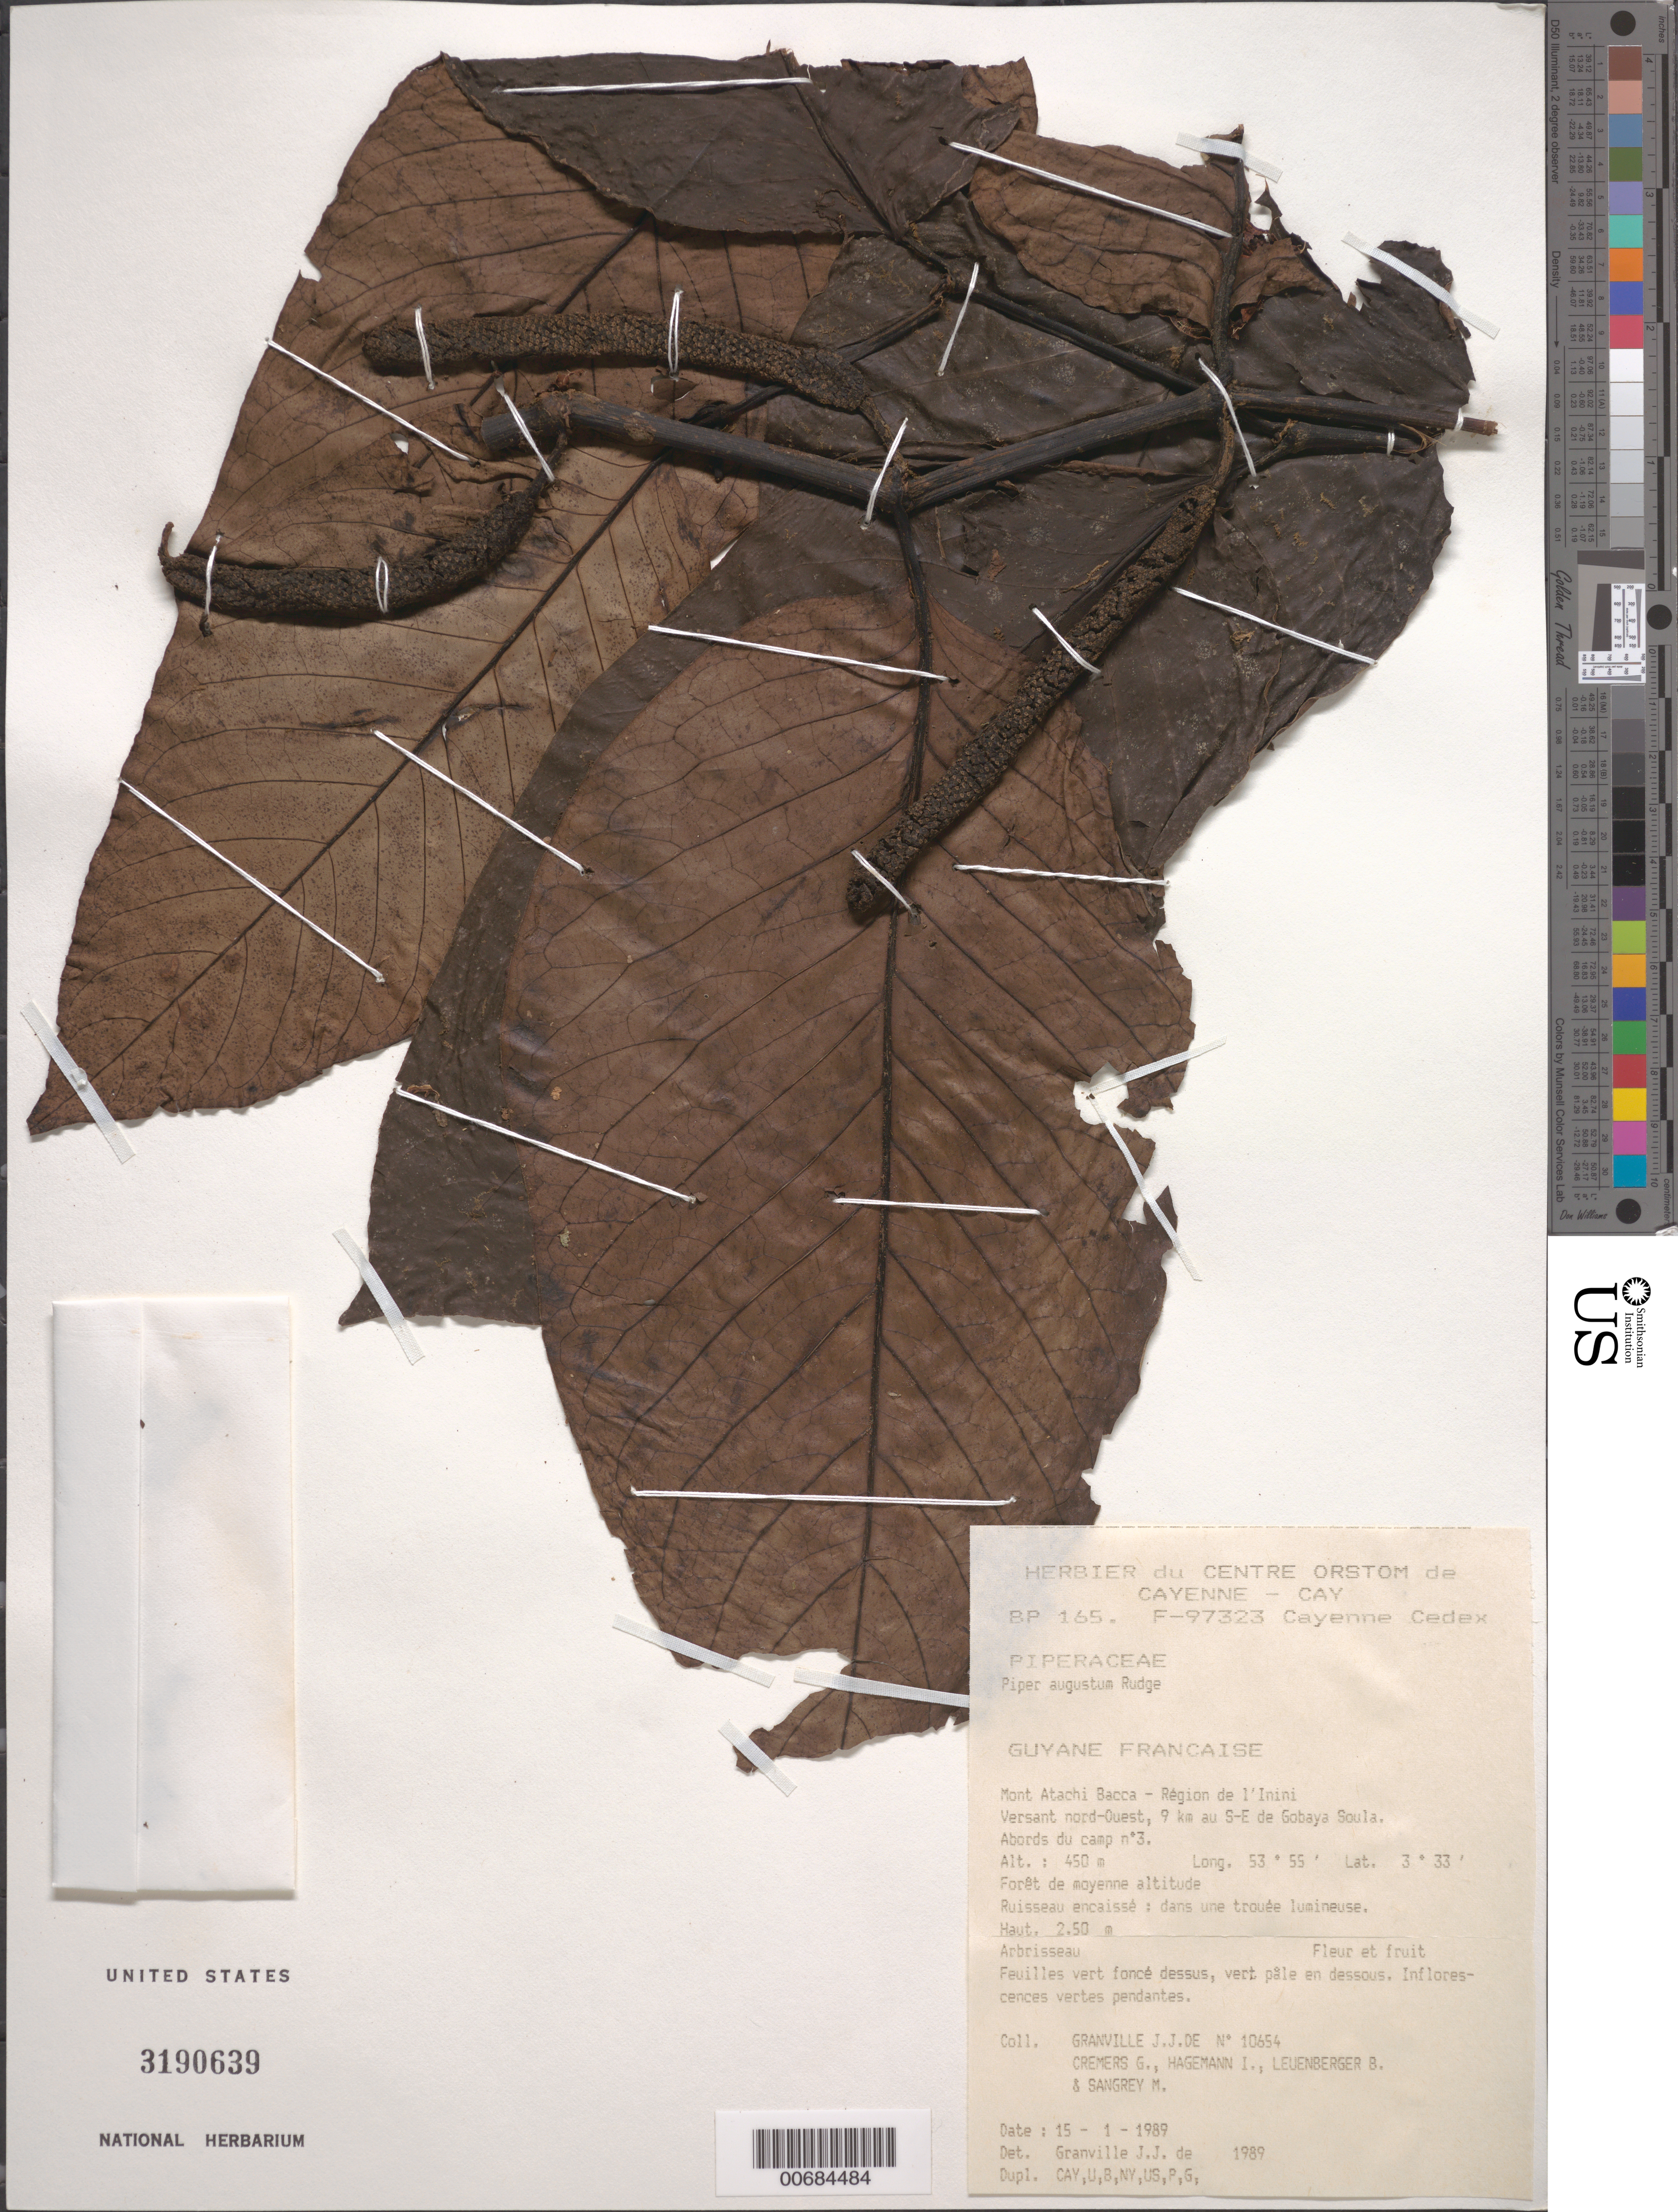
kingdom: Plantae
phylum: Tracheophyta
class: Magnoliopsida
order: Piperales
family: Piperaceae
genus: Piper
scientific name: Piper augustum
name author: Rudge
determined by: Granville, J. J. de, (CAY), Institut de Recherche pour le Developpement (IRD) (FRENCH GUIANA)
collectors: J.-J. de Granville, G. Cremers, J. Hagemann, B. E. Leuenberger & M. S. Sangrey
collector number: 10654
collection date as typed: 15-Jan-89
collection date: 1989-01-15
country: French Guiana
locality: Mont Atachi Bacca, région de l'Inini. Versant nord, 9 km au sud-est de Gobaya Soula. Abords du camp no. 3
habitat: Forêt de moyenne altitude. Ruisseau encaisse, dans une trouée lumineuse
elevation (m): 450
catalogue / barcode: US 3190639